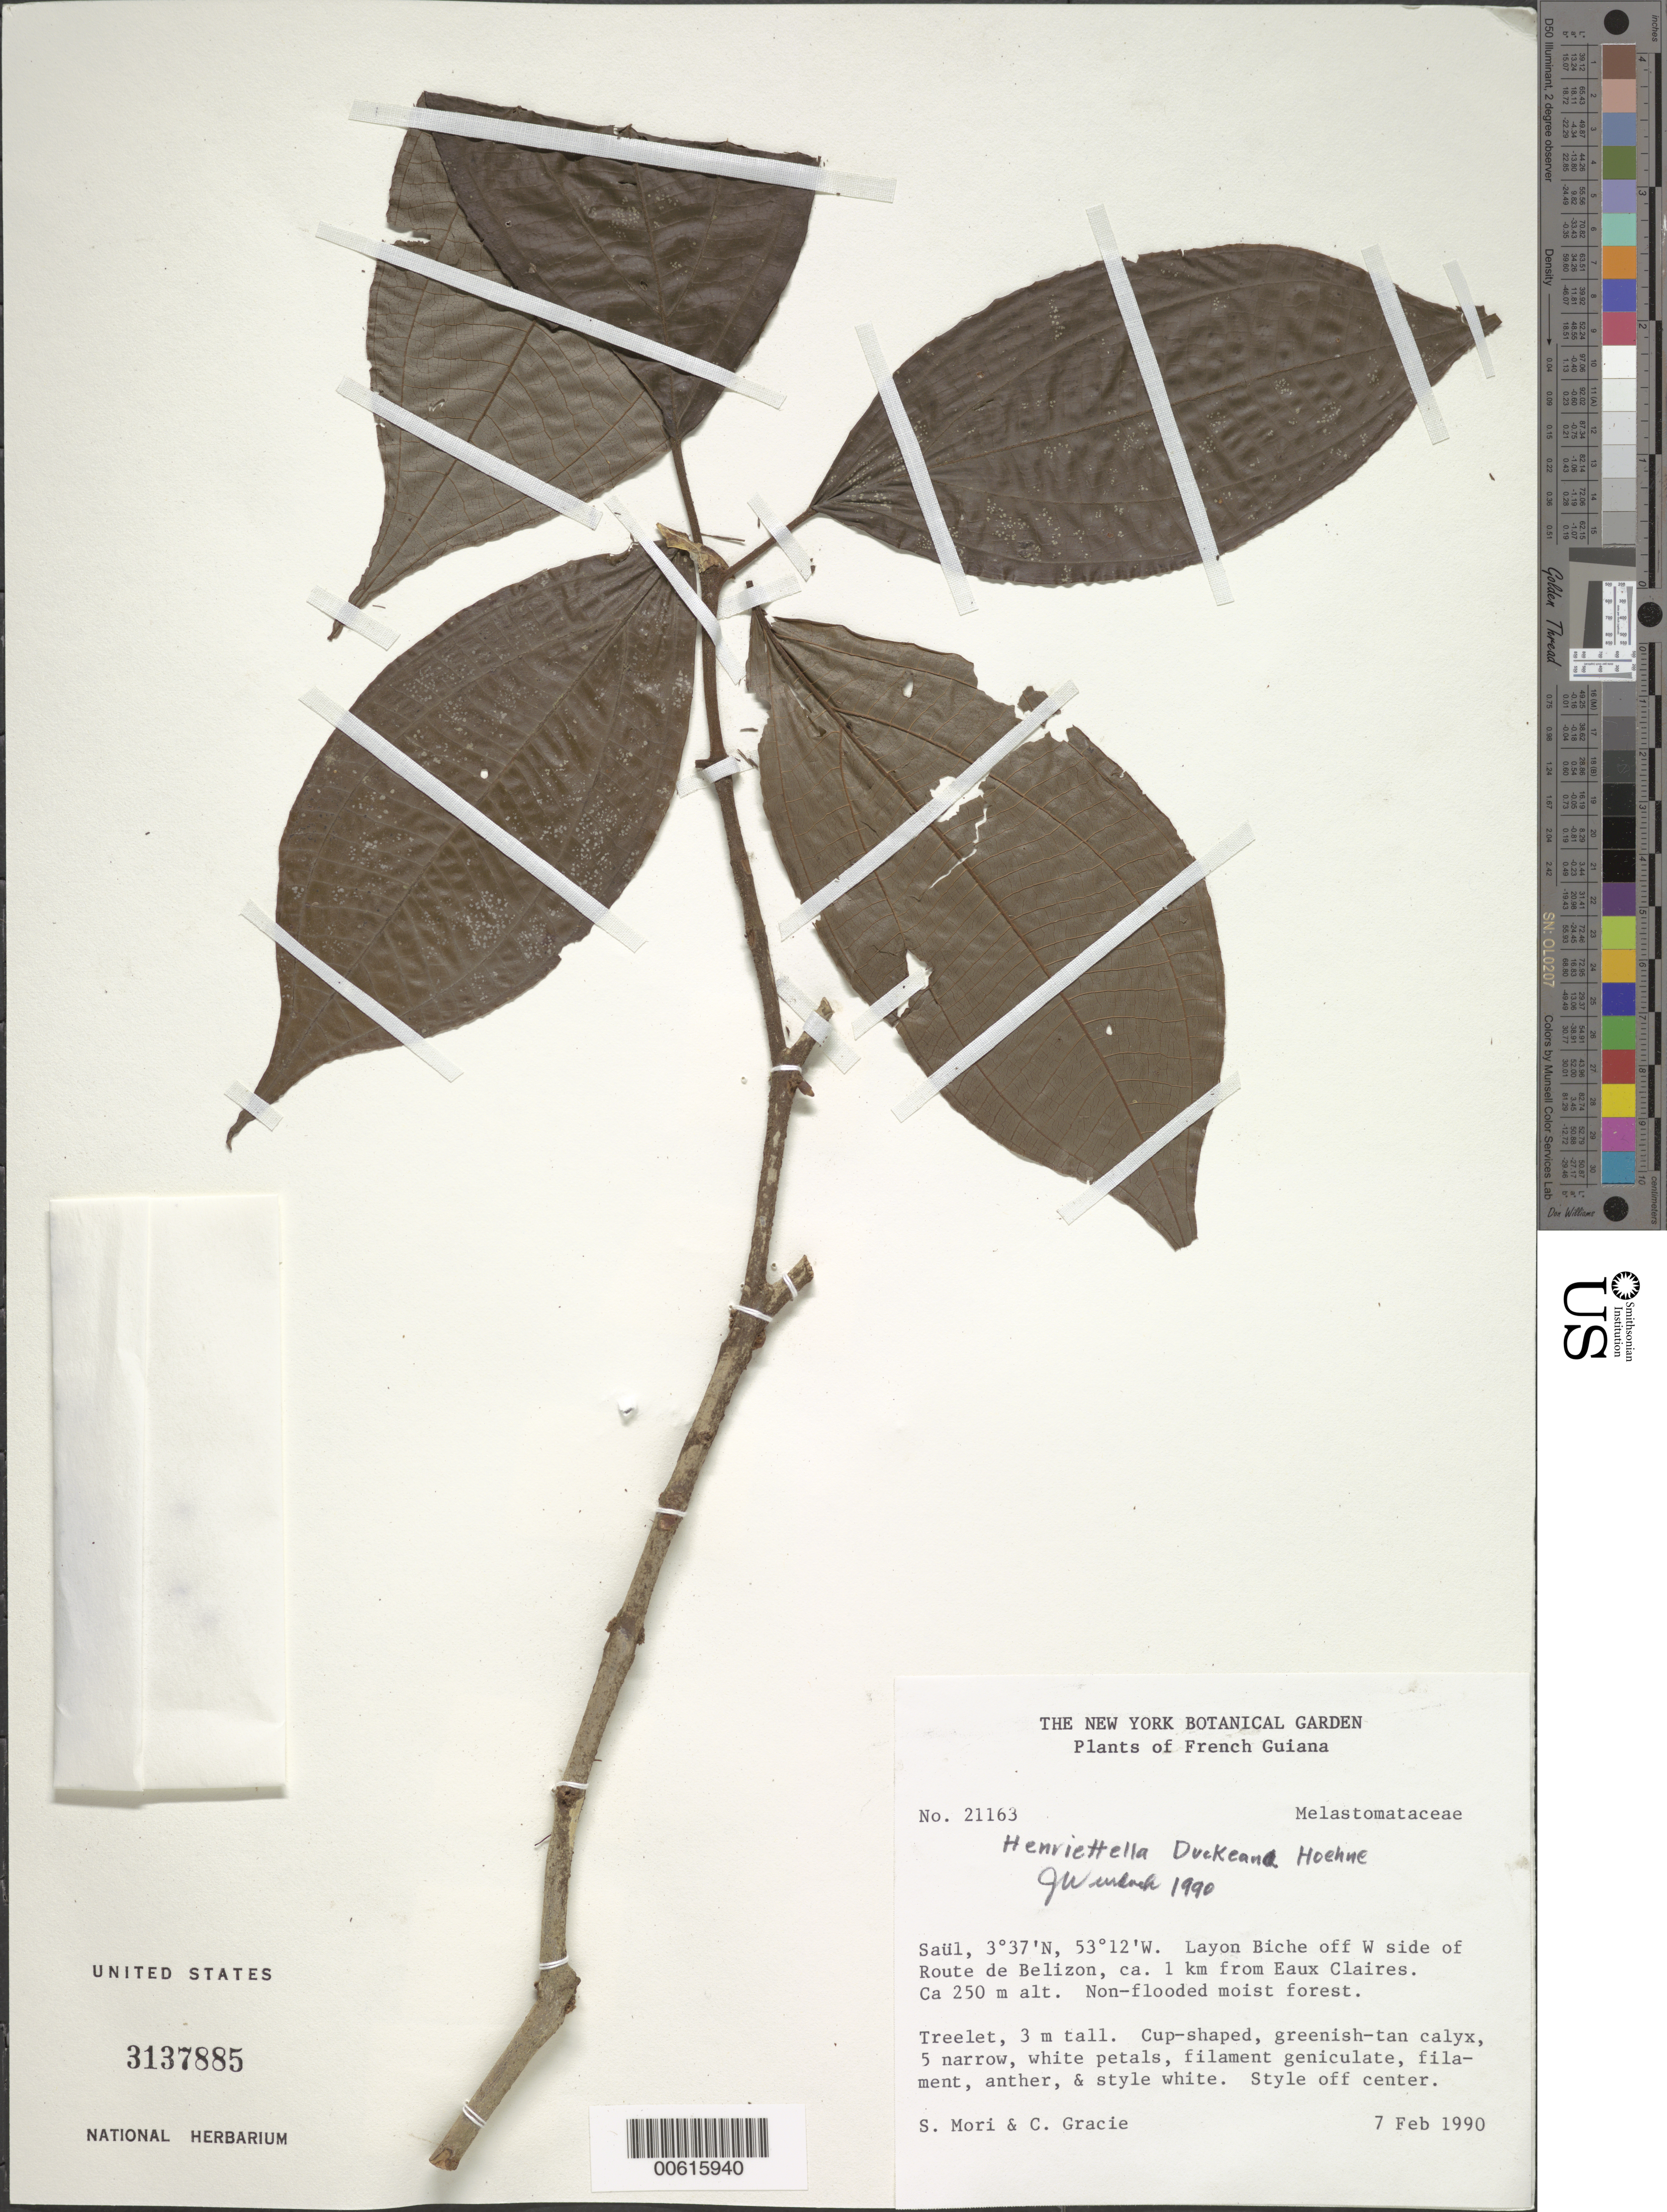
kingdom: Plantae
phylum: Tracheophyta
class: Magnoliopsida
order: Myrtales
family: Melastomataceae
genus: Henriettea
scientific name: Henriettea duckeana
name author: (Hoehne) Penneys et al.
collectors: S. Mori & C. A. Gracie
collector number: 21163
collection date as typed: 7-Feb-90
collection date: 1990-02-07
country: French Guiana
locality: Saül, Layon Biche off W side of Route de Belizon, 1 km from Eaux Claires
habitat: Non-flooded moist forest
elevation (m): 250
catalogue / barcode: US 3137885